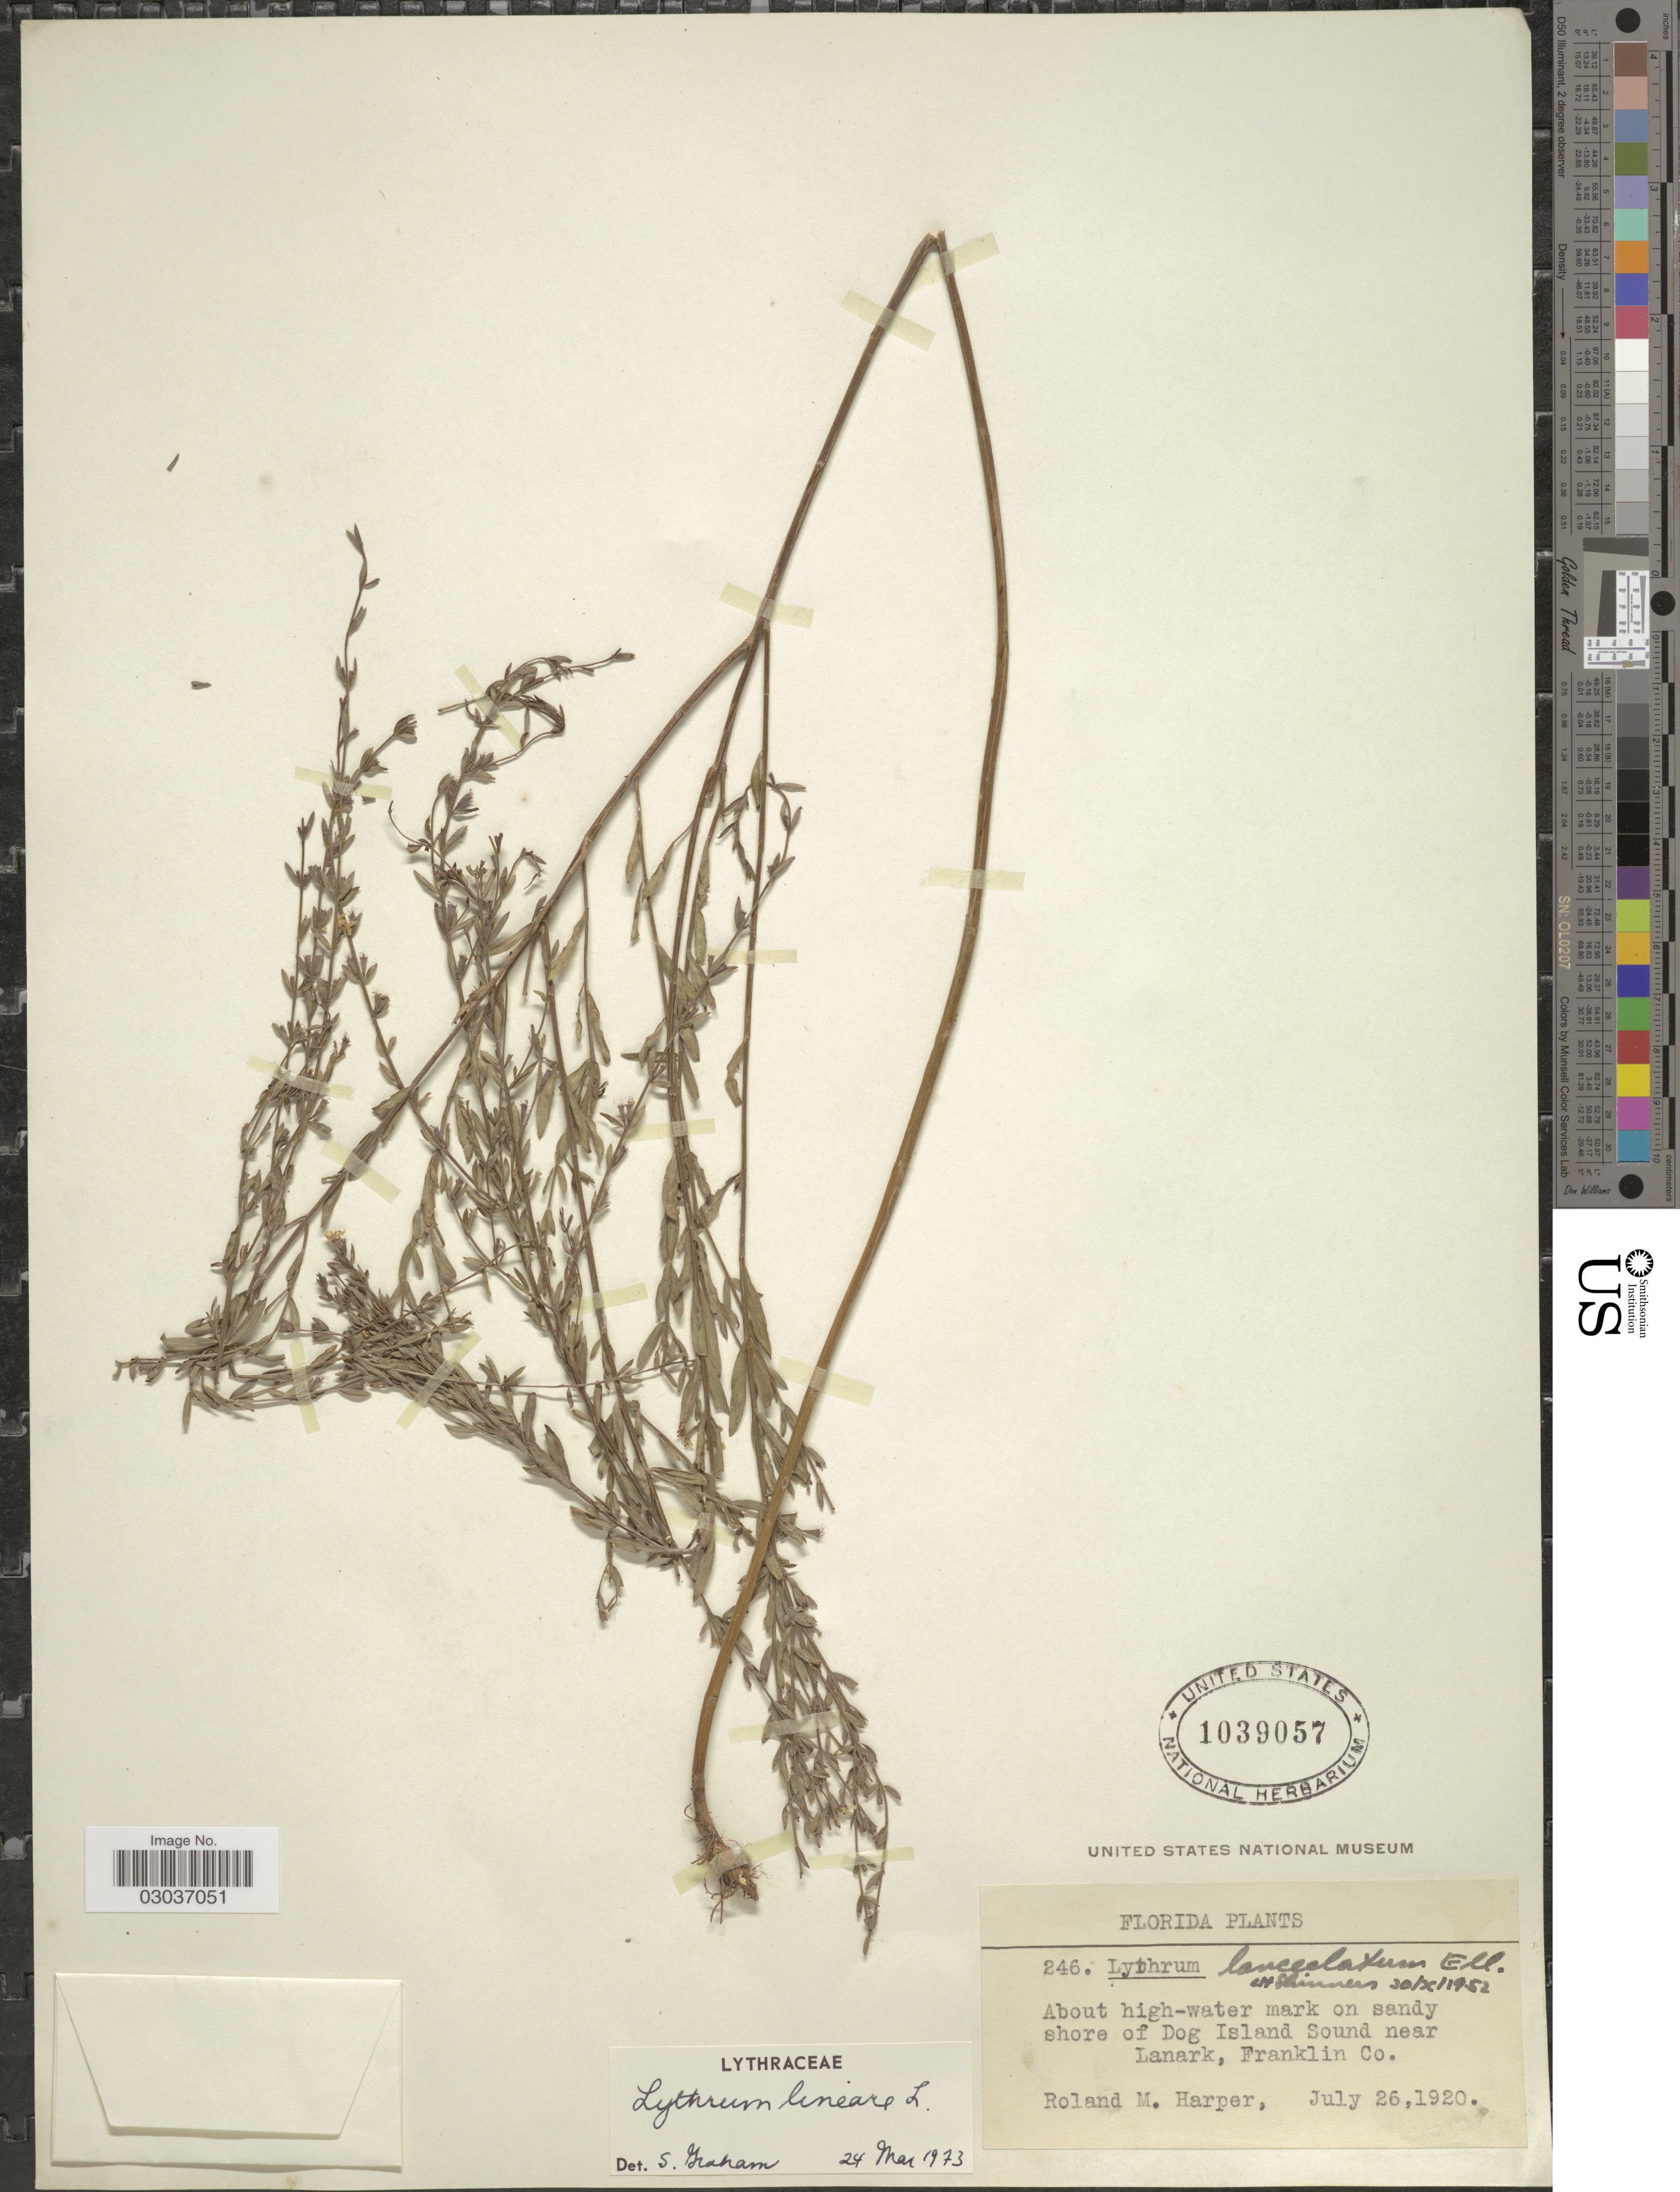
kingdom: Plantae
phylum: Tracheophyta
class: Magnoliopsida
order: Myrtales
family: Lythraceae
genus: Lythrum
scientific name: Lythrum lineare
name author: L.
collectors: R. Harper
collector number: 246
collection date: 1920-07-26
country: United States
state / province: Florida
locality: About high-water mark on sandy shore of Dog Island Sound near Lanark, Franklin Co.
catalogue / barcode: US 1039057